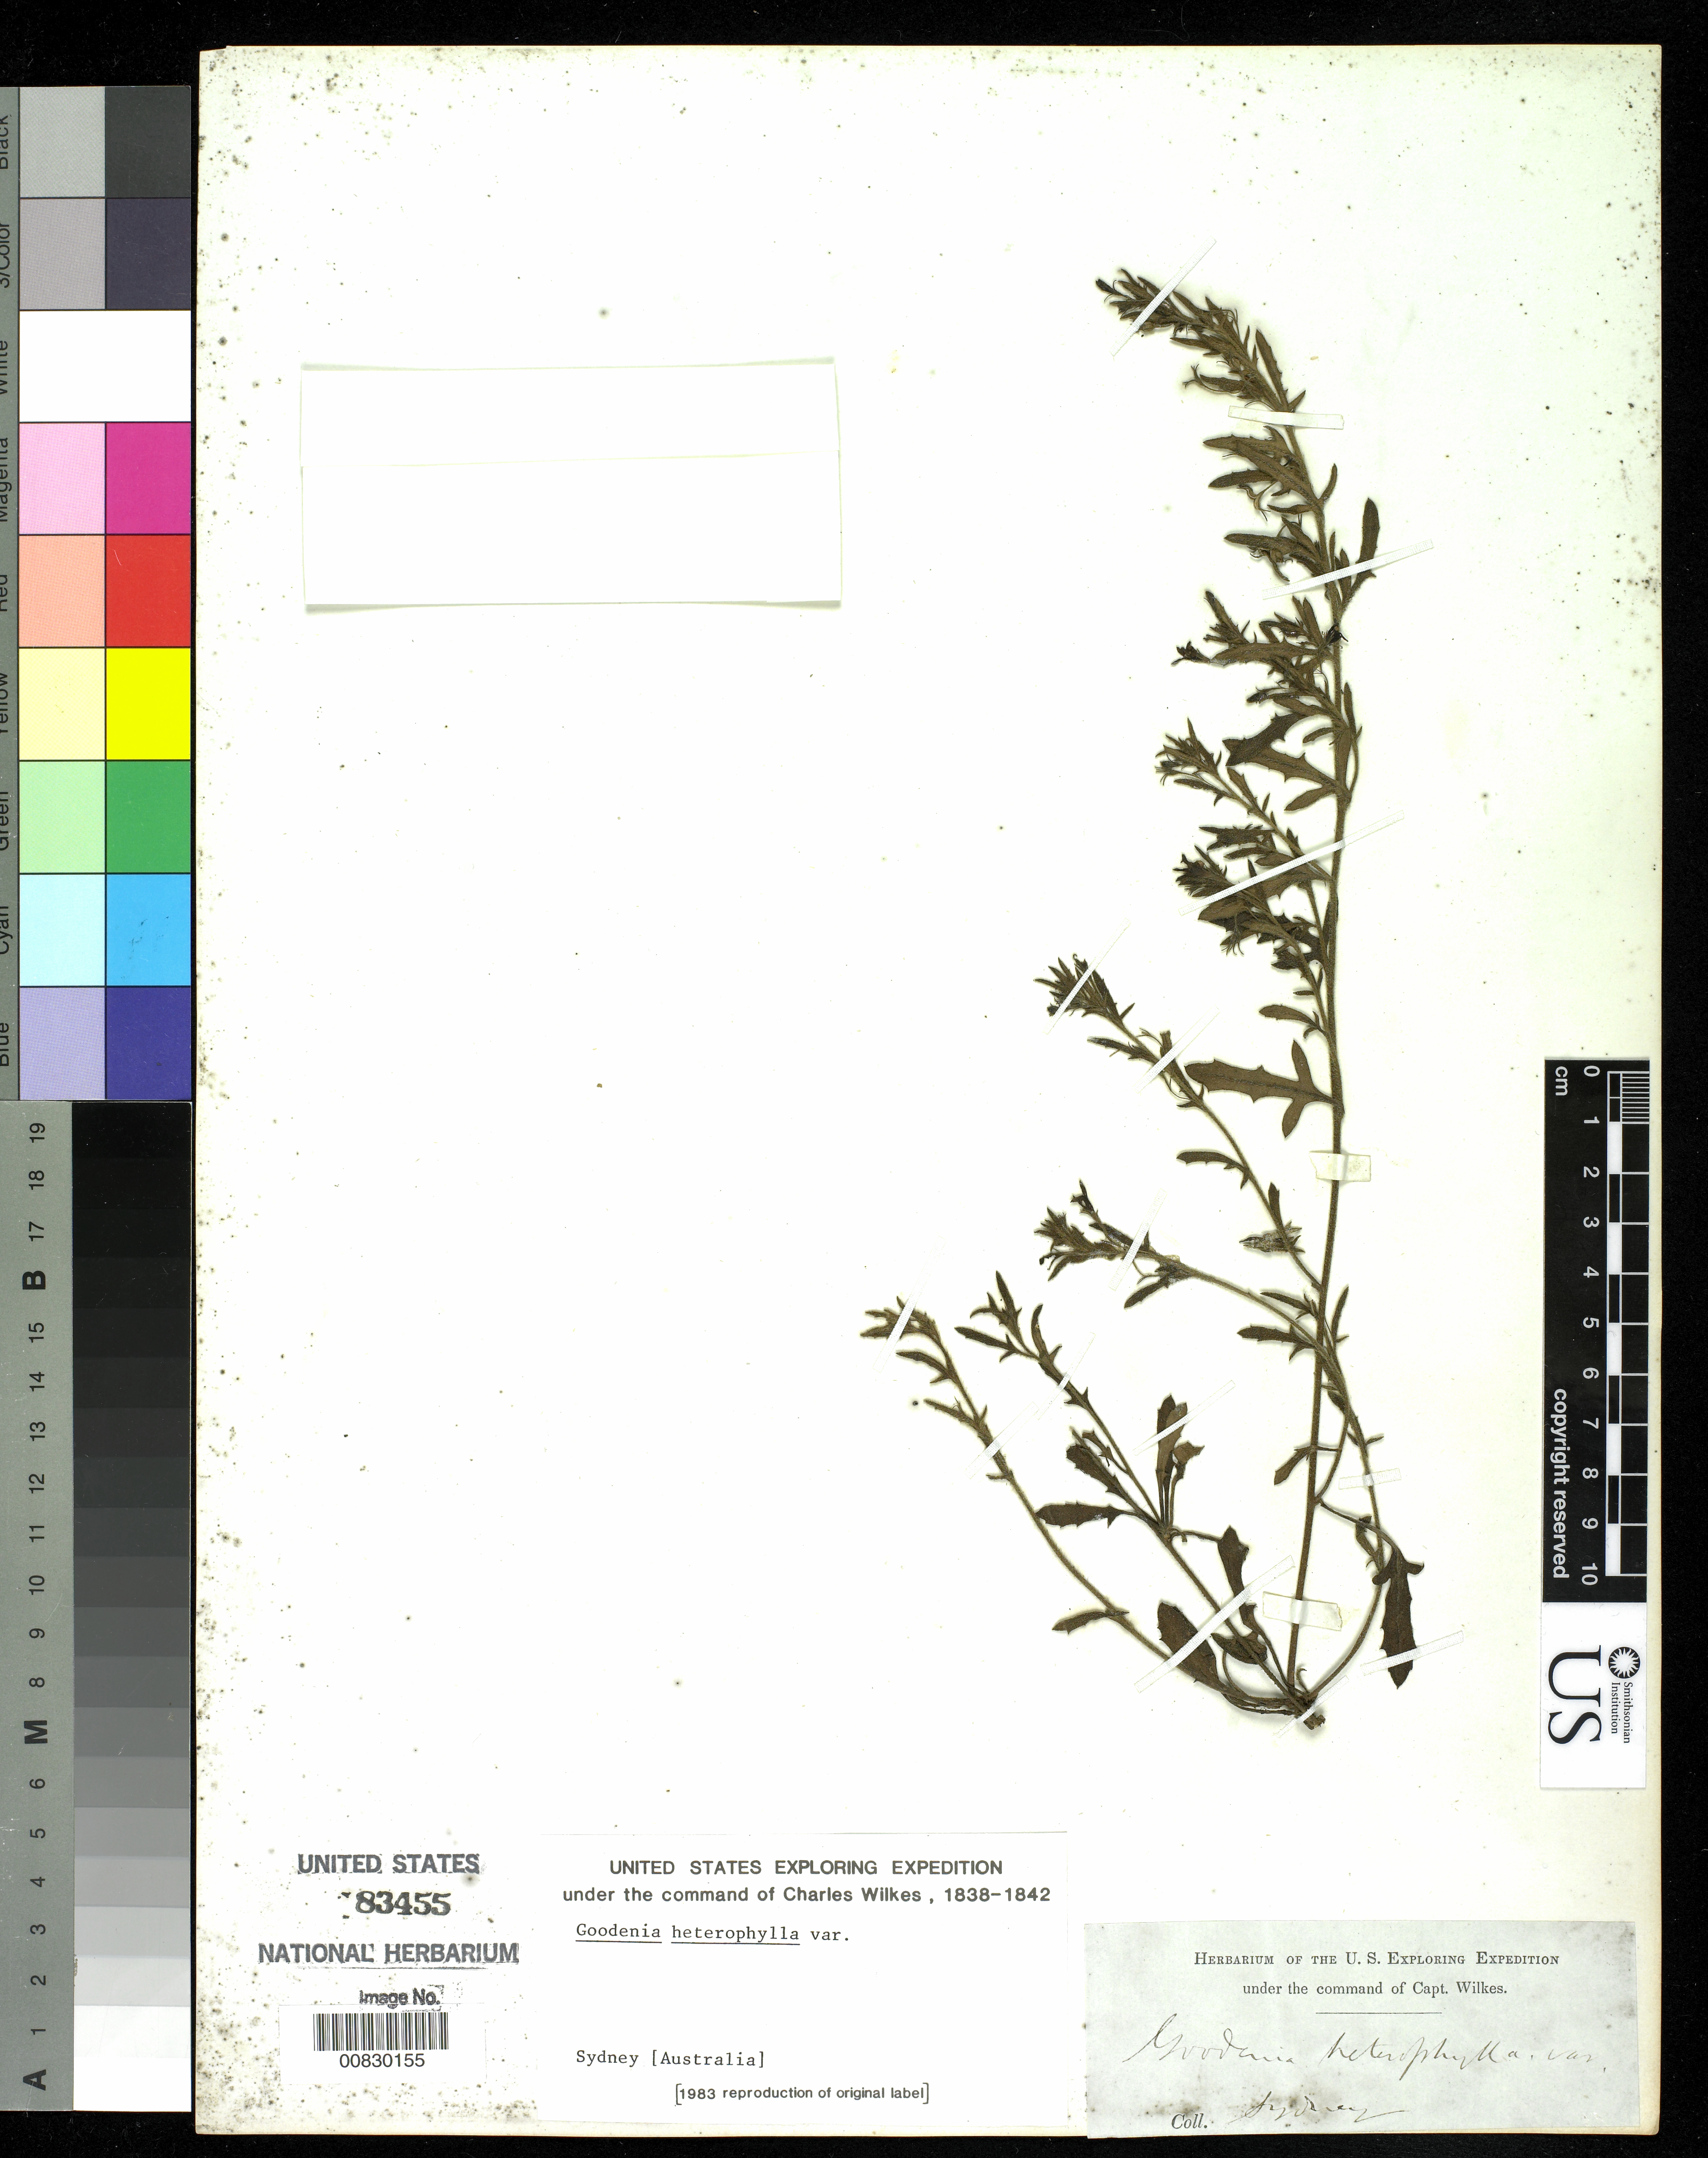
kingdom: Plantae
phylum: Tracheophyta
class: Magnoliopsida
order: Asterales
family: Goodeniaceae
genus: Goodenia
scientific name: Goodenia hederacea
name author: Sm.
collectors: Wilkes Explor. Exped.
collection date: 1838/1842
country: Australia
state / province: New South Wales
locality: Sydney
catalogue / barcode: US 83455